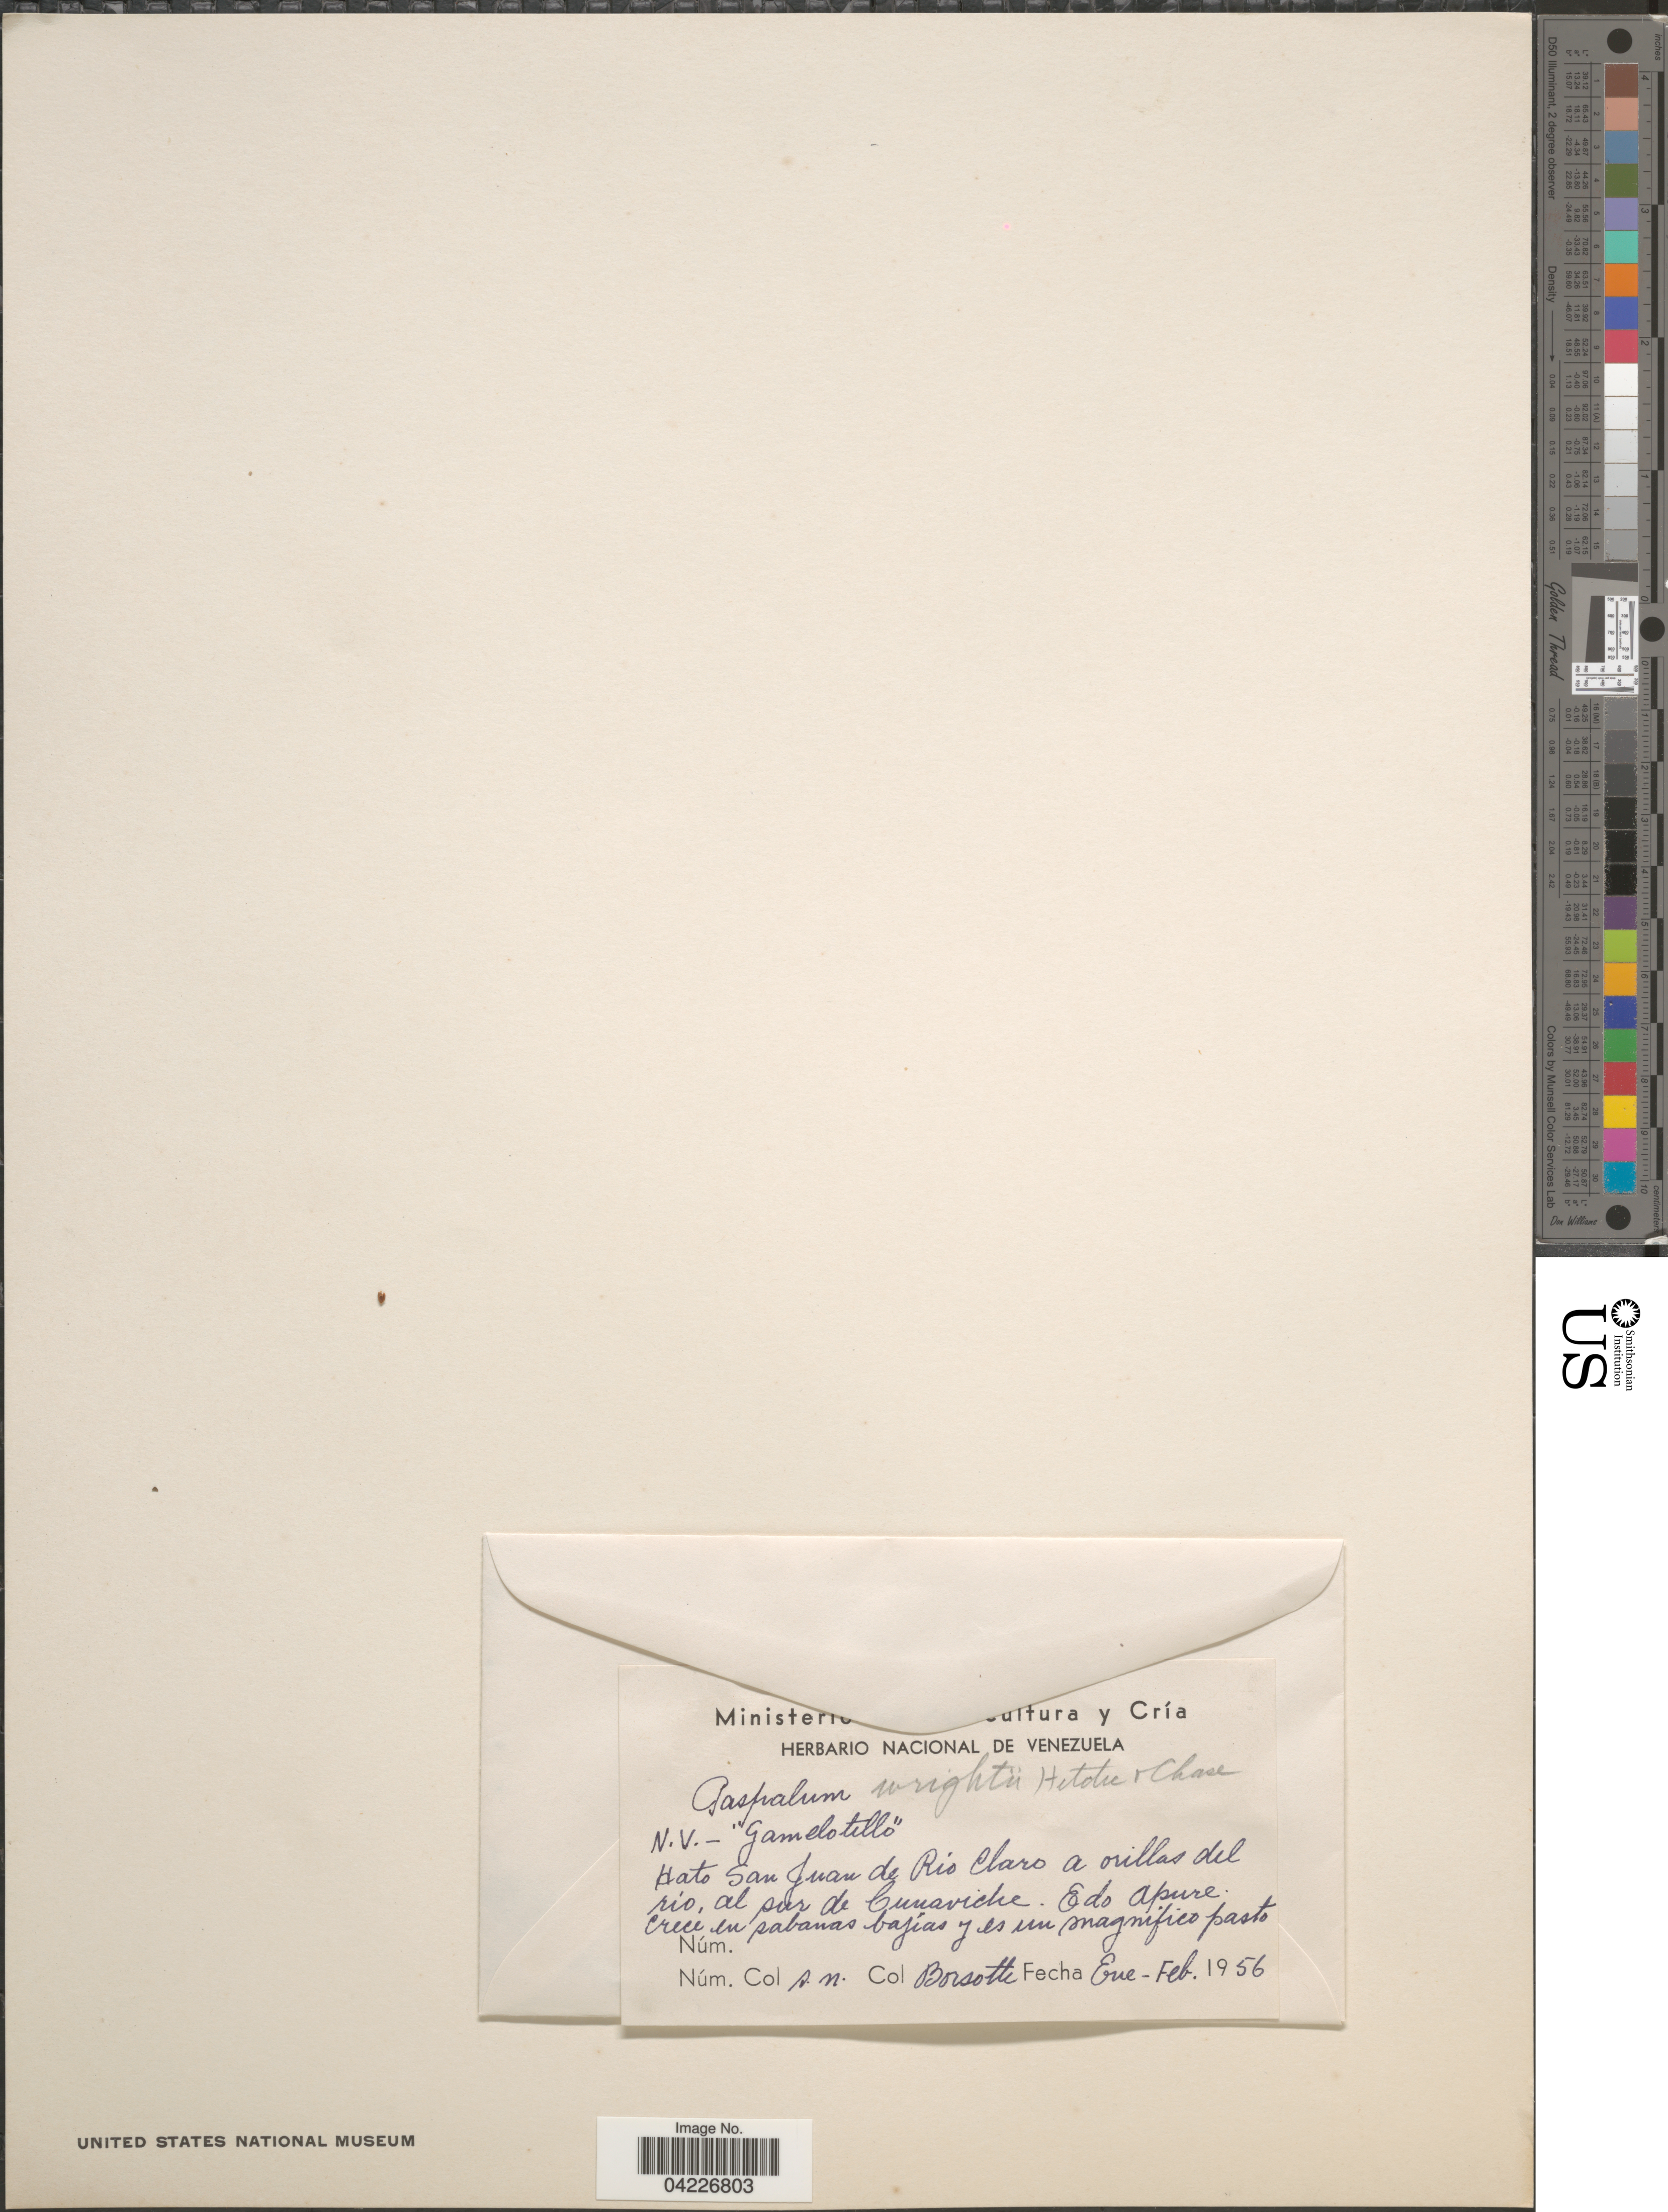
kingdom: Plantae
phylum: Tracheophyta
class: Liliopsida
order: Poales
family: Poaceae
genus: Paspalum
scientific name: Paspalum wrightii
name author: Hitchc. & Chase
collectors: Borsotti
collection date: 1956-01/1956-02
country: Venezuela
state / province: Apure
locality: Hato San Juan de Rio Claro a orillas del rio al sur de Cunaviche.